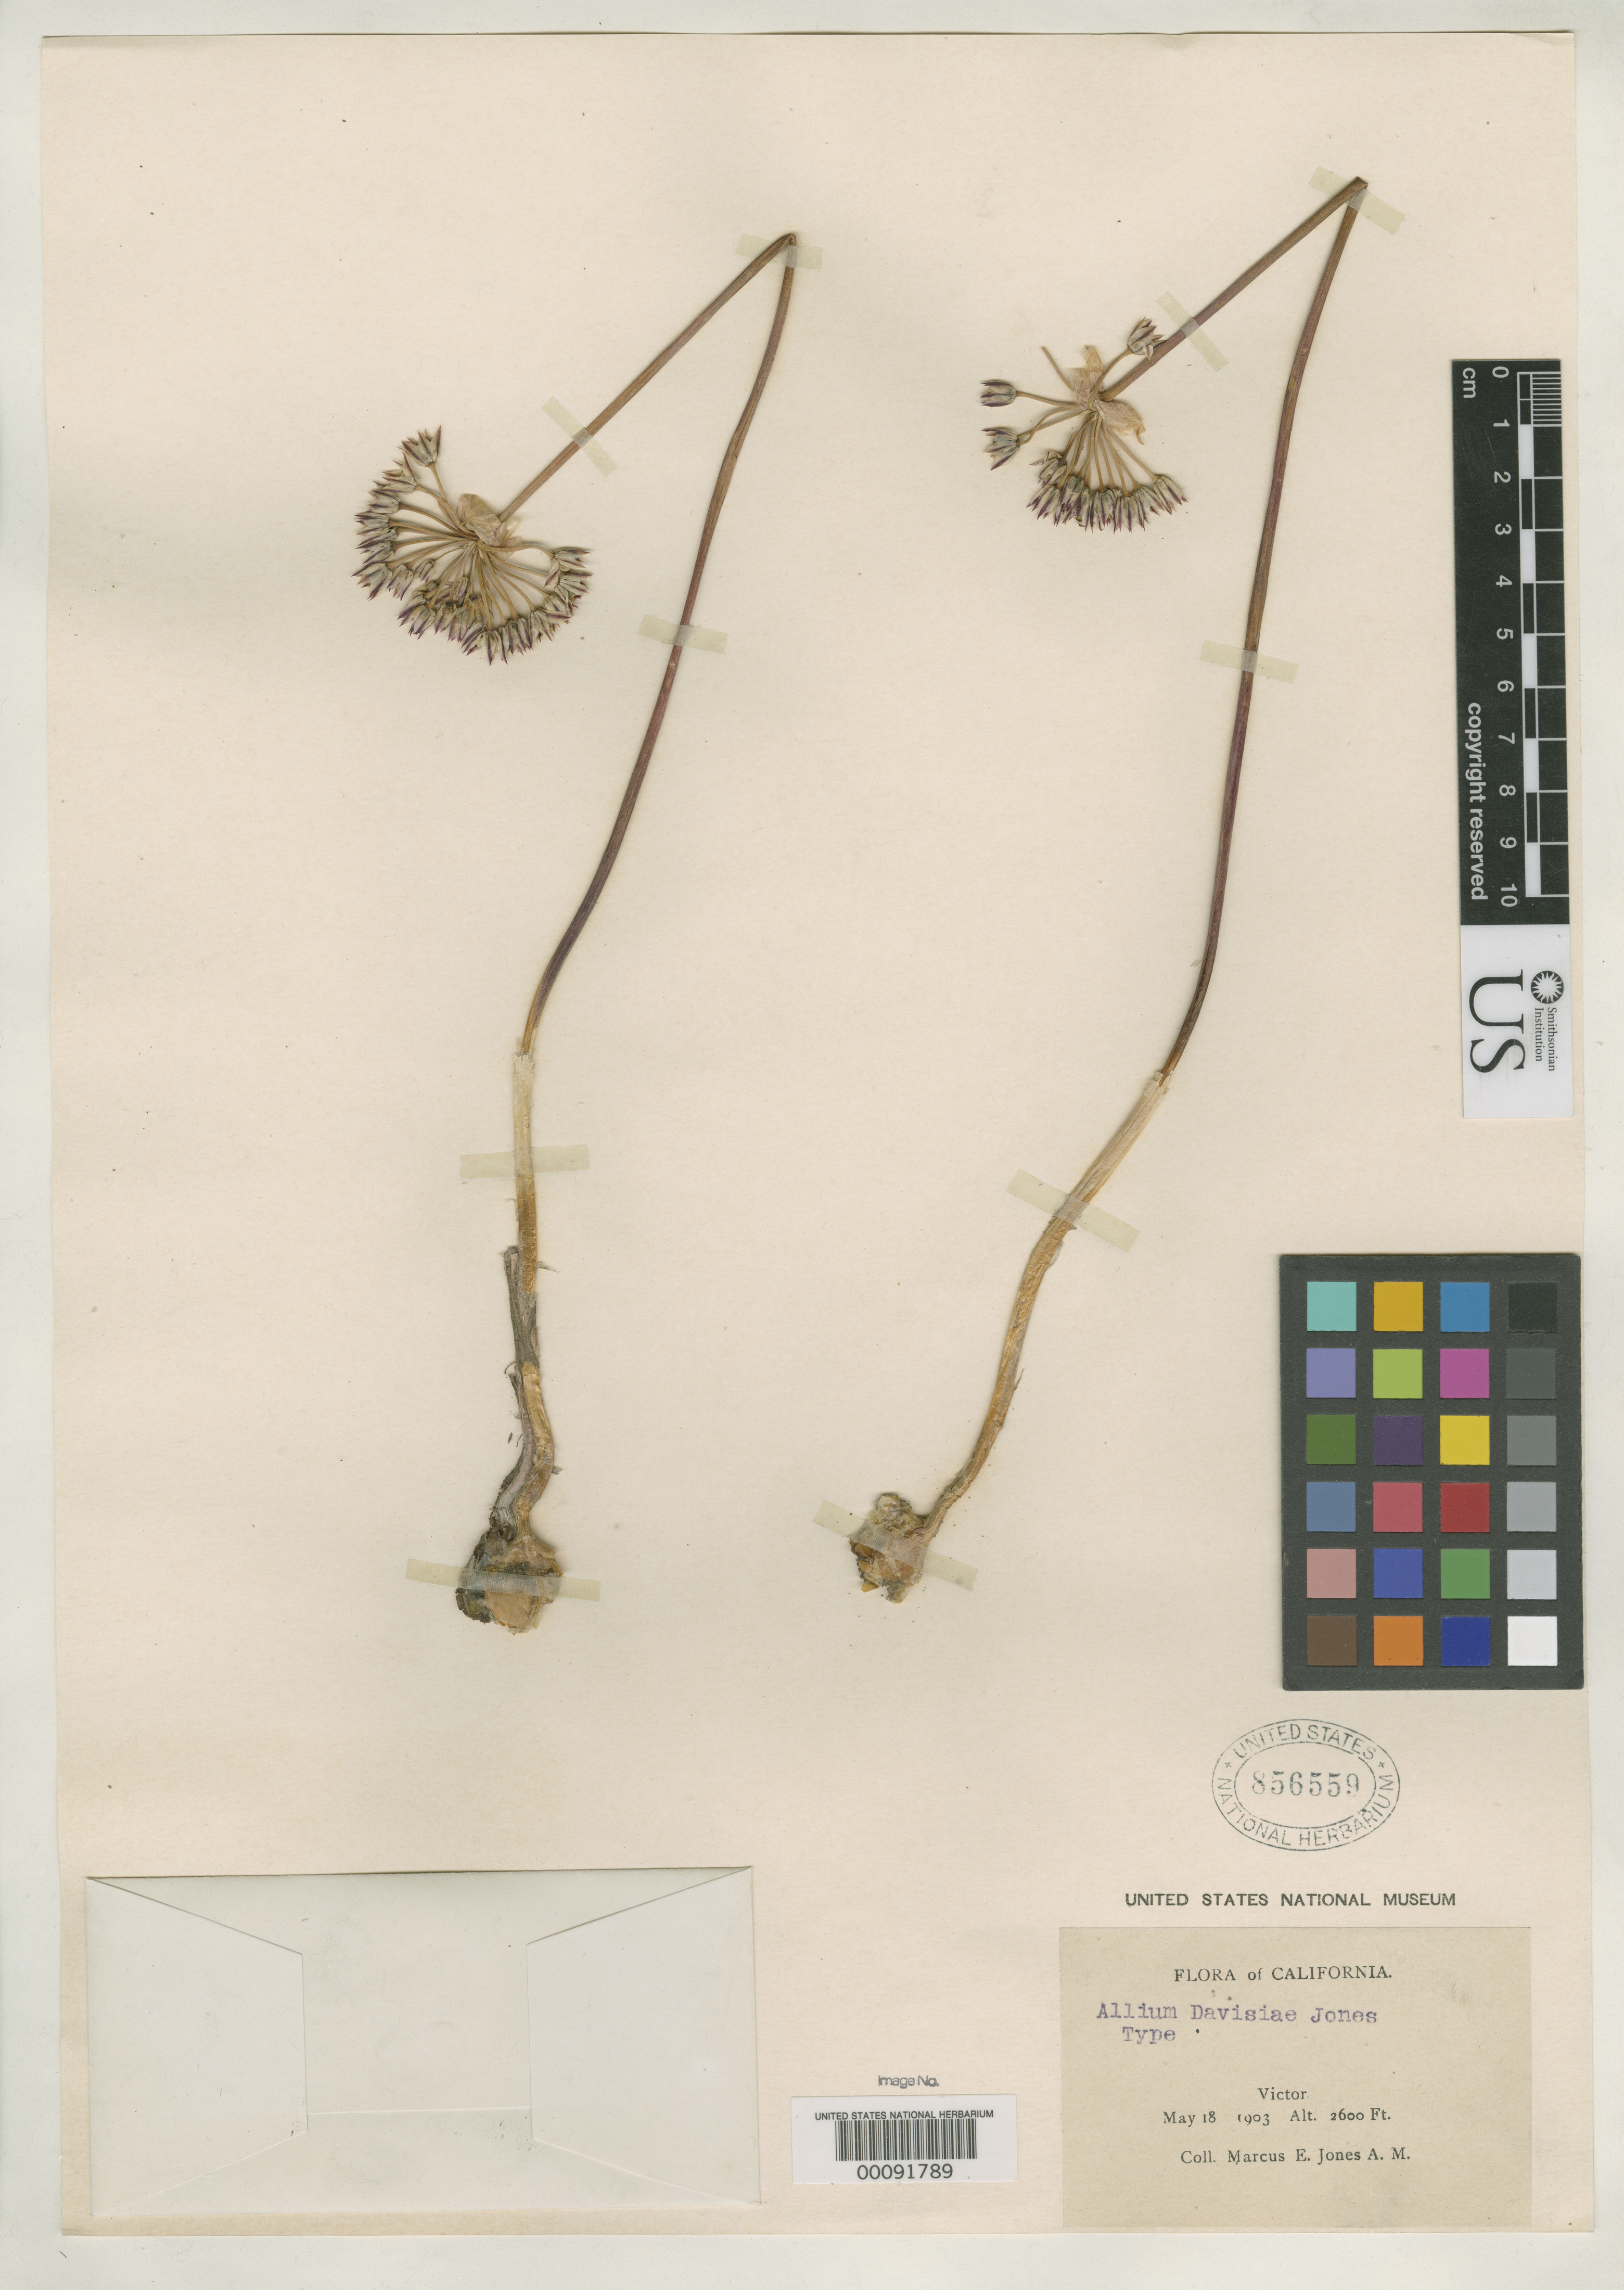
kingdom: Plantae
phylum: Tracheophyta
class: Liliopsida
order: Asparagales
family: Amaryllidaceae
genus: Allium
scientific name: Allium davisiae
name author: M.E. Jones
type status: Lectotype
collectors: M. E. Jones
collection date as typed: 18 May 1903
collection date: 1903-05-18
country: United States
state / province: California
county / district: San Joaquin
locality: Victor.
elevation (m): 792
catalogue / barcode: US 856559